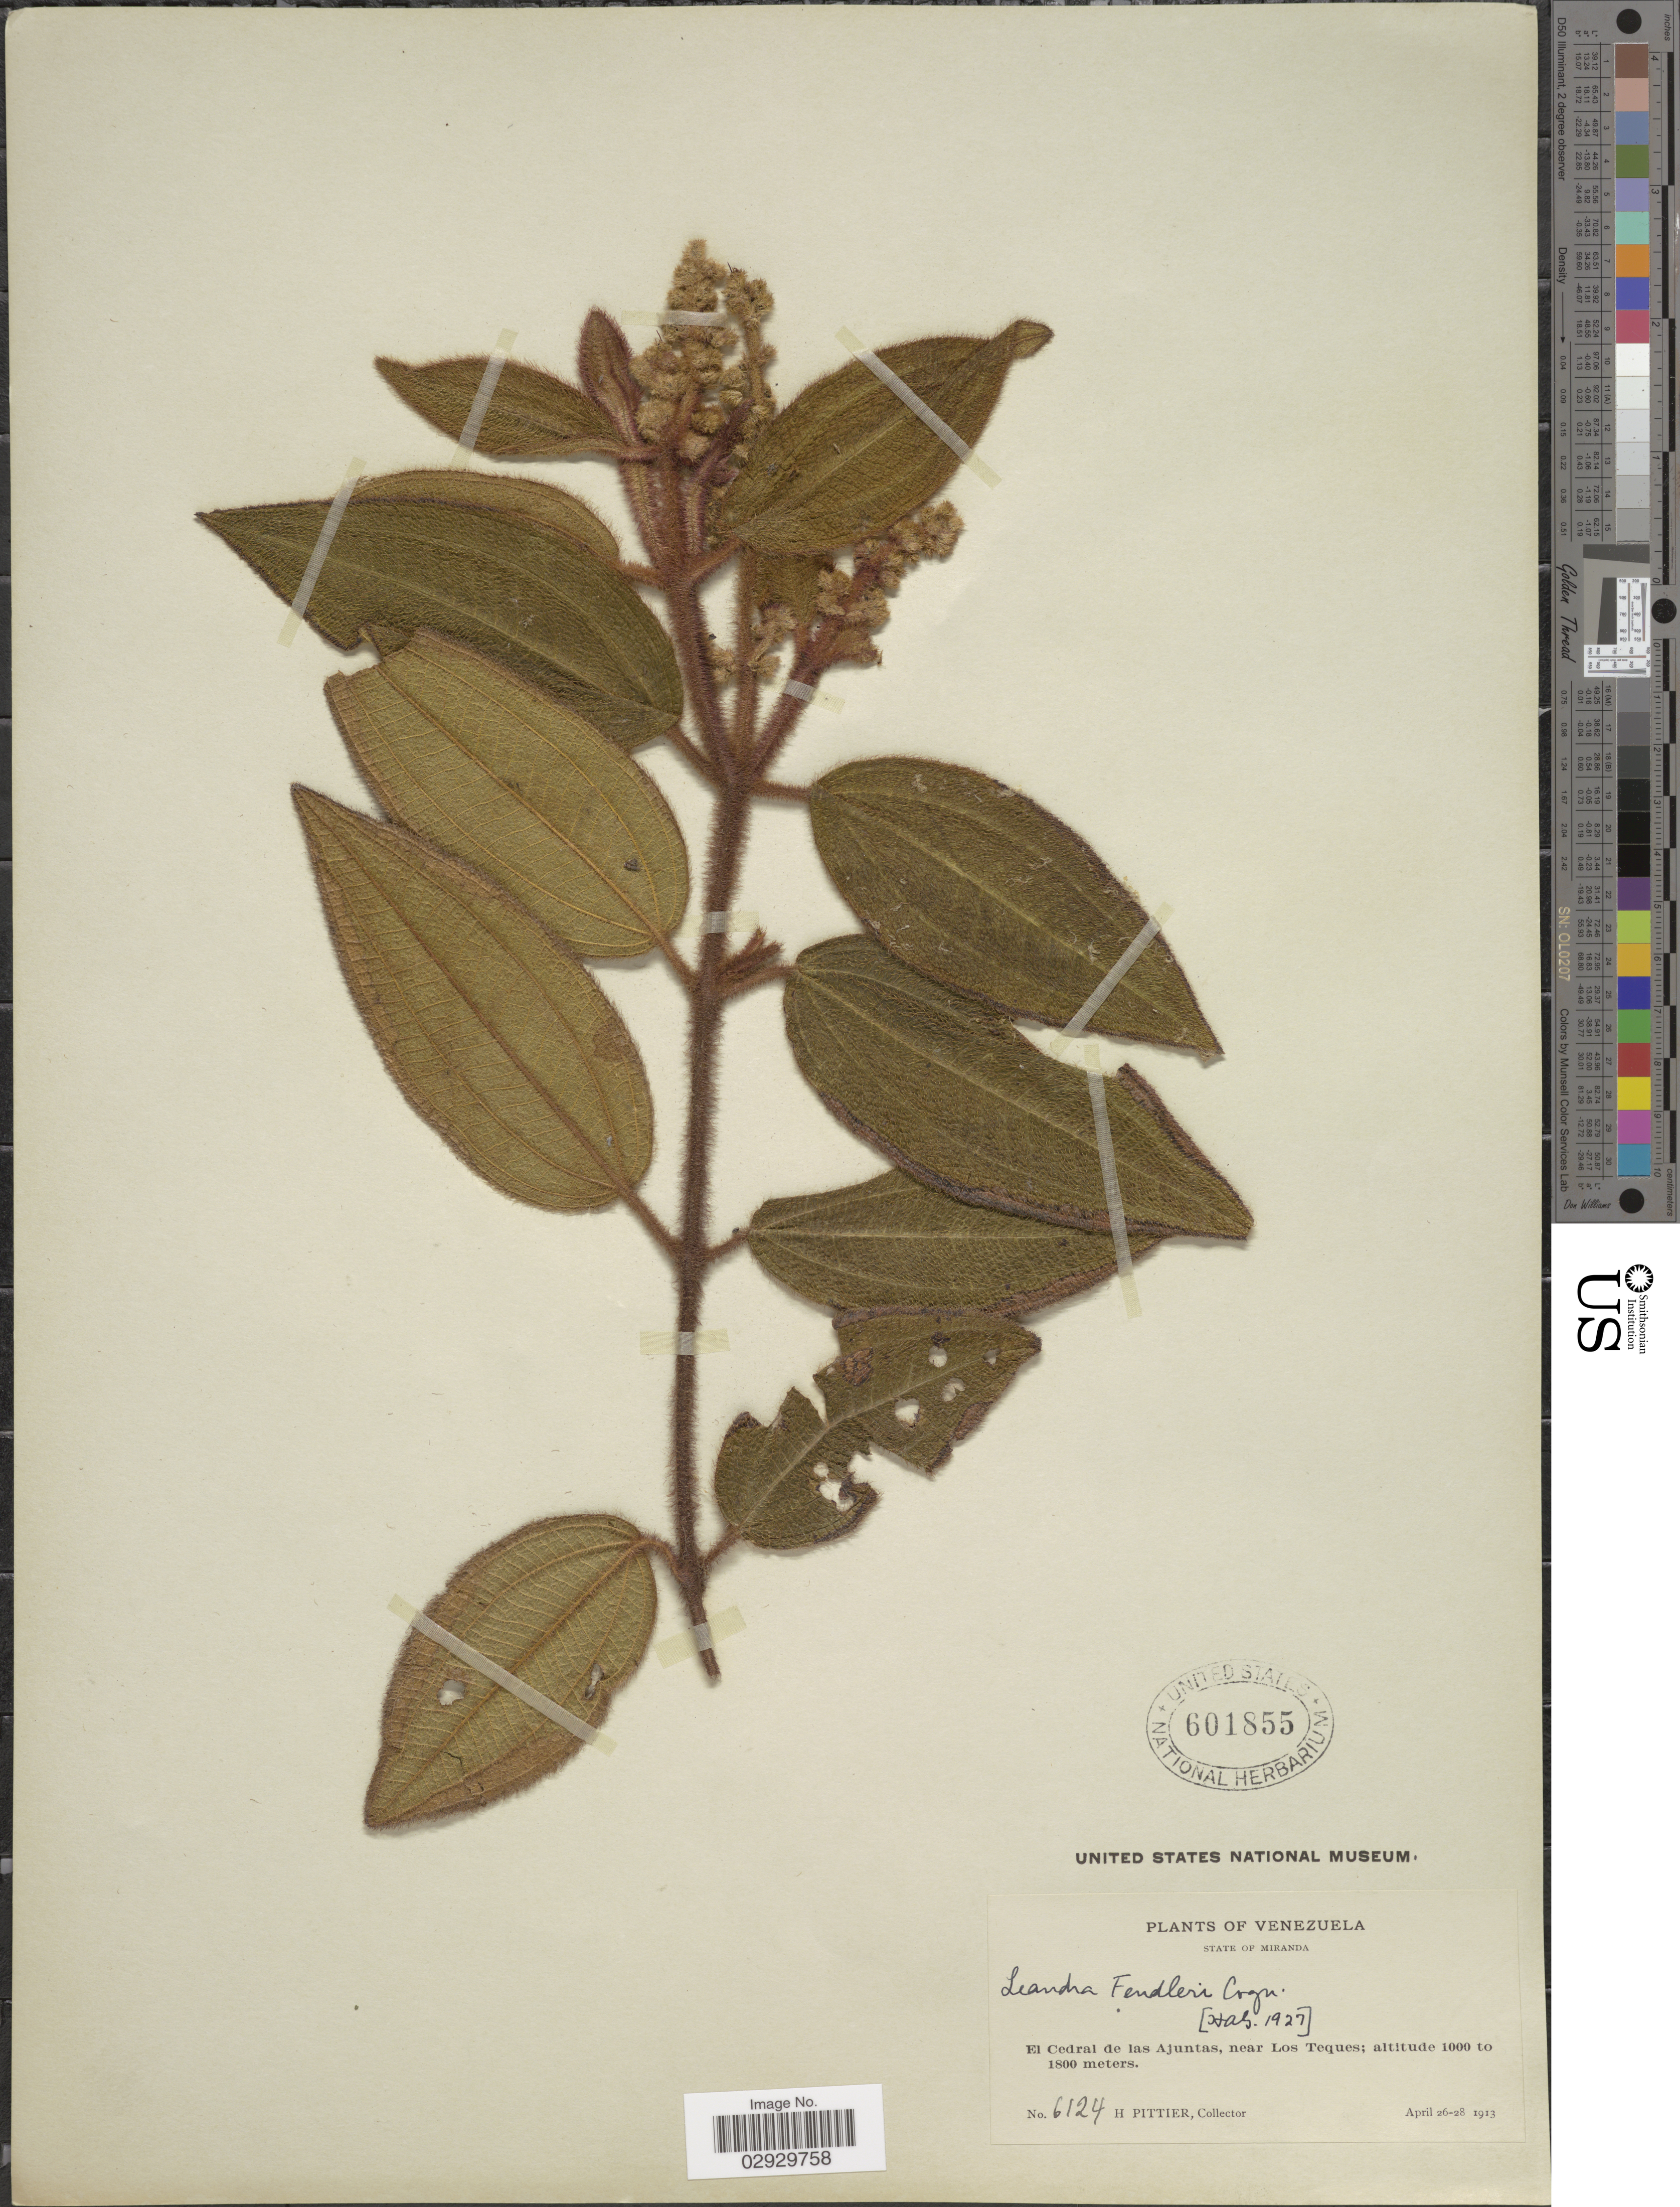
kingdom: Plantae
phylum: Tracheophyta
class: Magnoliopsida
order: Myrtales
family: Melastomataceae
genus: Leandra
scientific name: Leandra lindeniana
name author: (Naudin) Cogn.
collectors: H. F. Pittier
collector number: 6124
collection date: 1913-04-26/1913-04-28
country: Venezuela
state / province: Miranda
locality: El Cedral de las Ajuntas, near Los Teques.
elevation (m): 1000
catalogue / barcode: US 601855